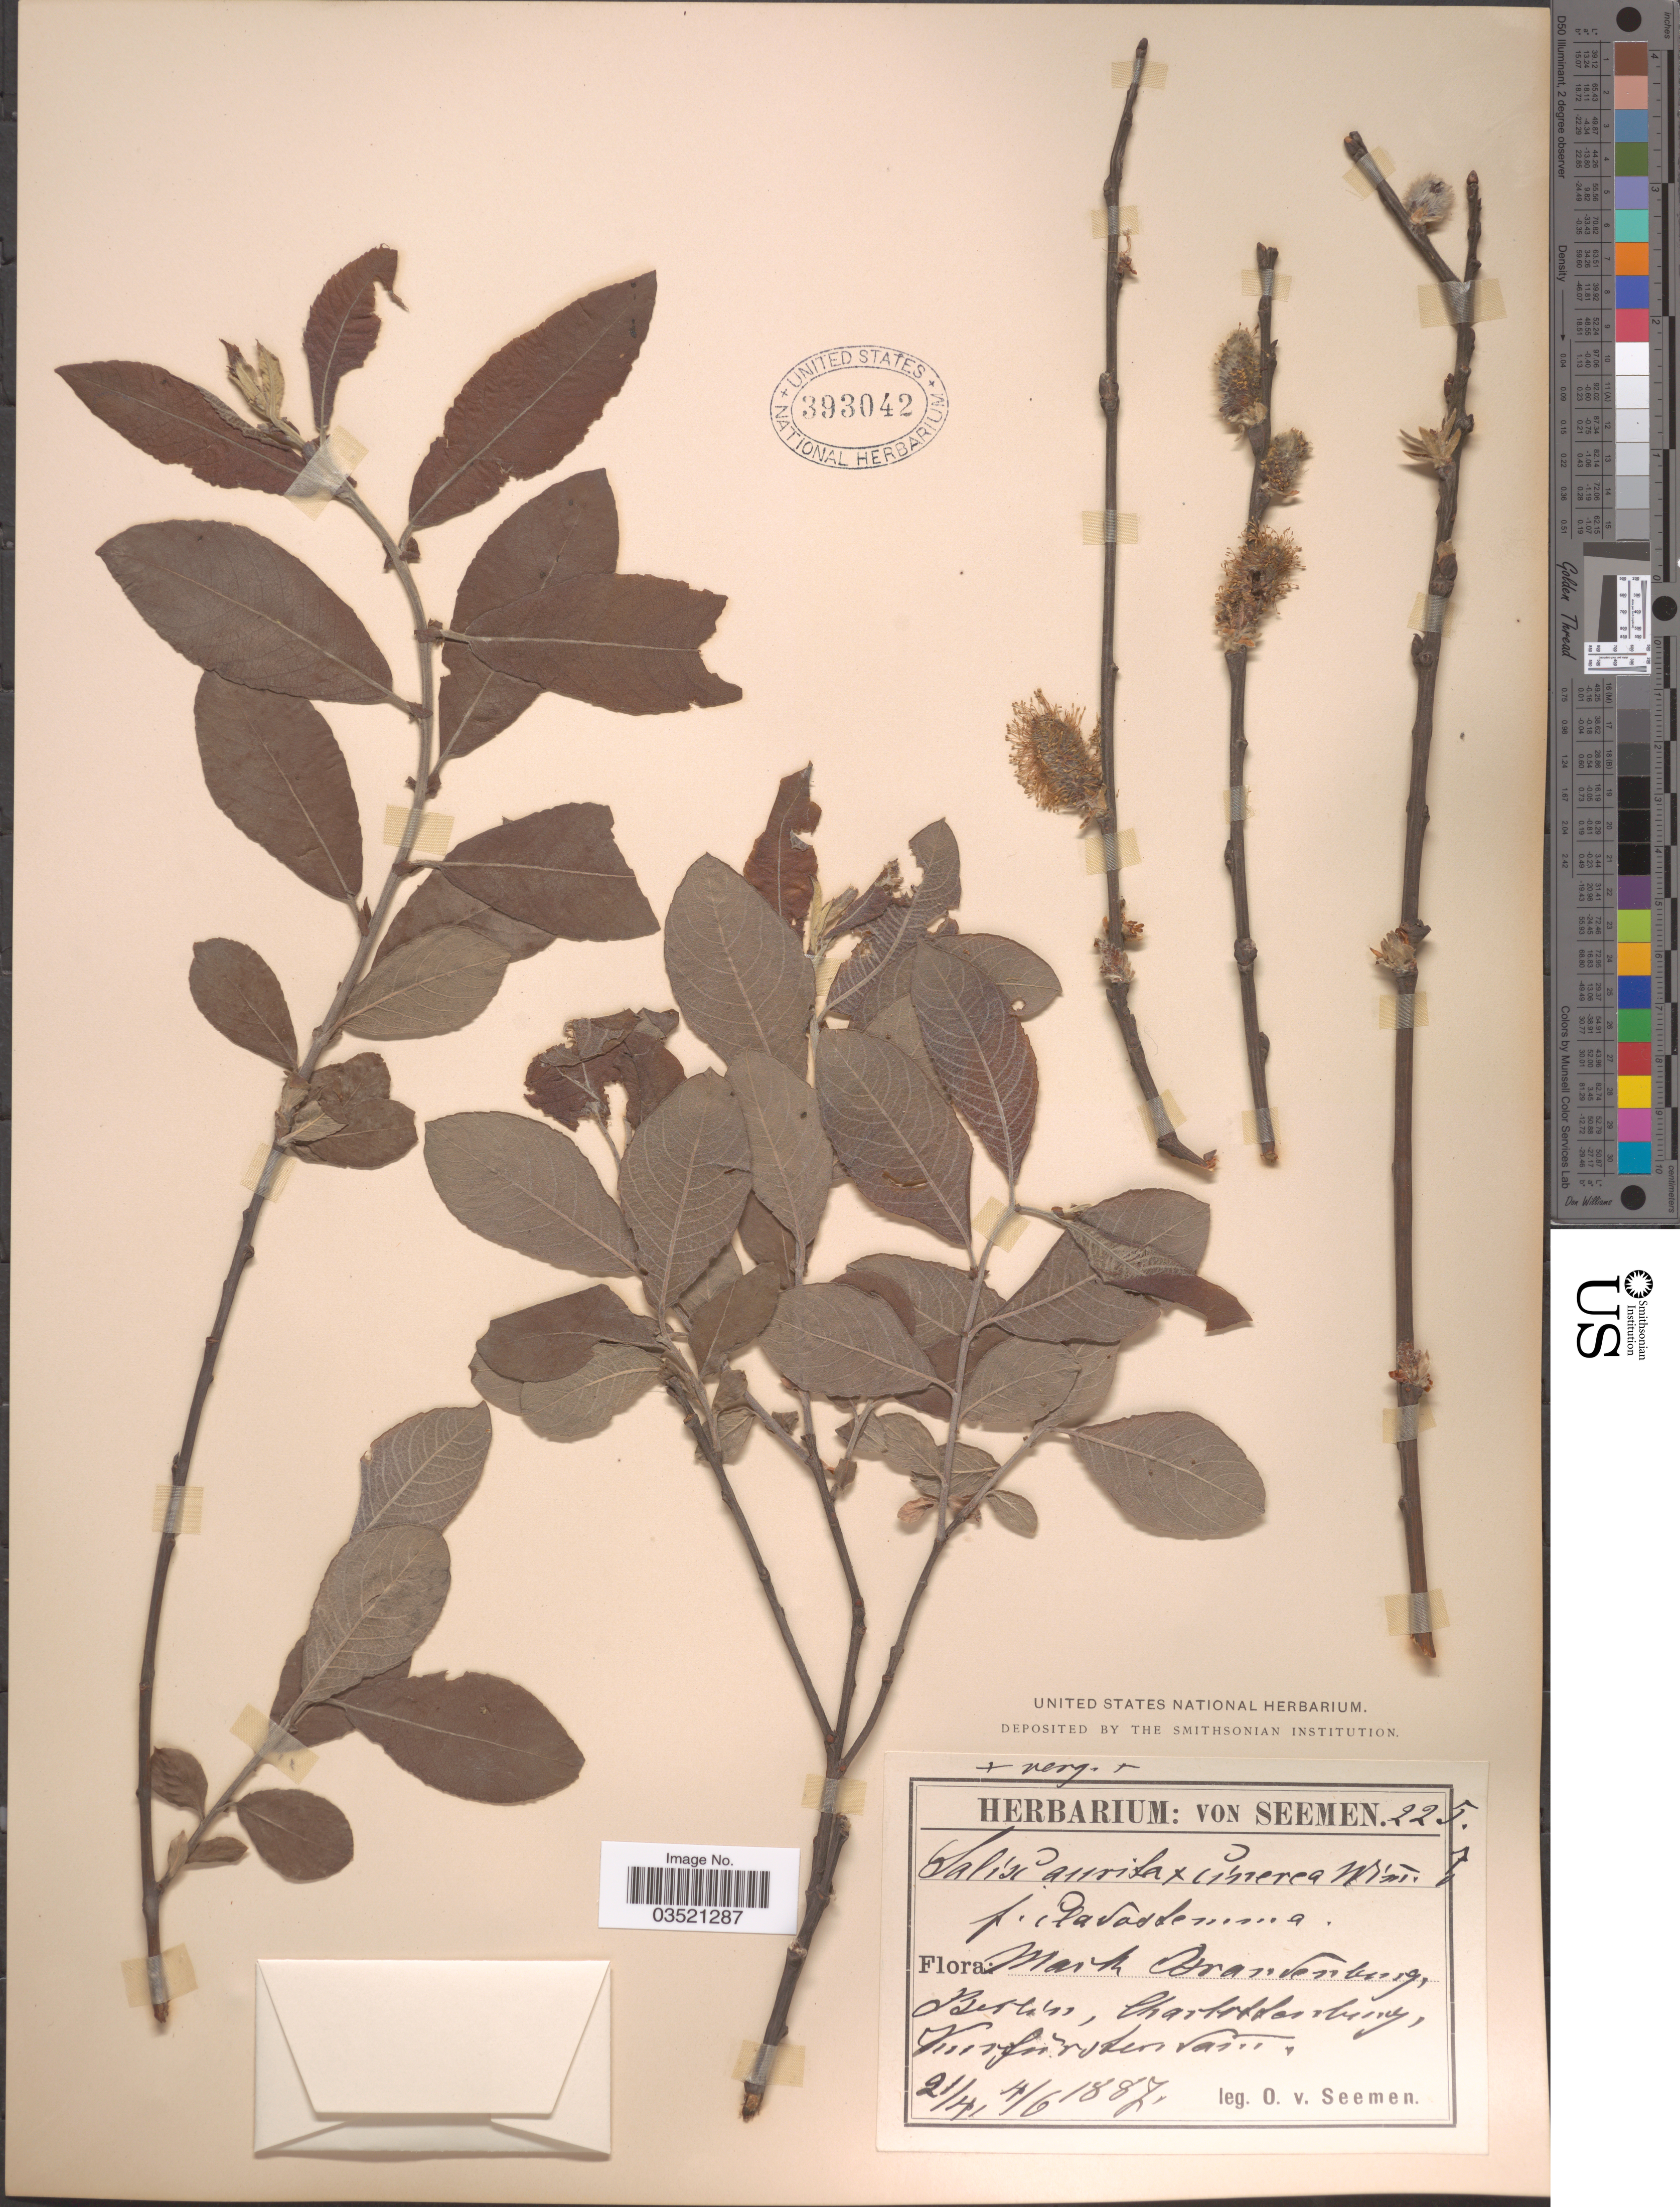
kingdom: Plantae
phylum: Tracheophyta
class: Magnoliopsida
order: Malpighiales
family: Salicaceae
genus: Salix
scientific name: Salix aurita x S. cinerea L.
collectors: K. O. von Seemen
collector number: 225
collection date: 1887-04-21/1887-06-04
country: Germany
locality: Mark Brandenburg, Berlin, Charlottenburg, Kurfurstendam.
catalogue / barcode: US 393042